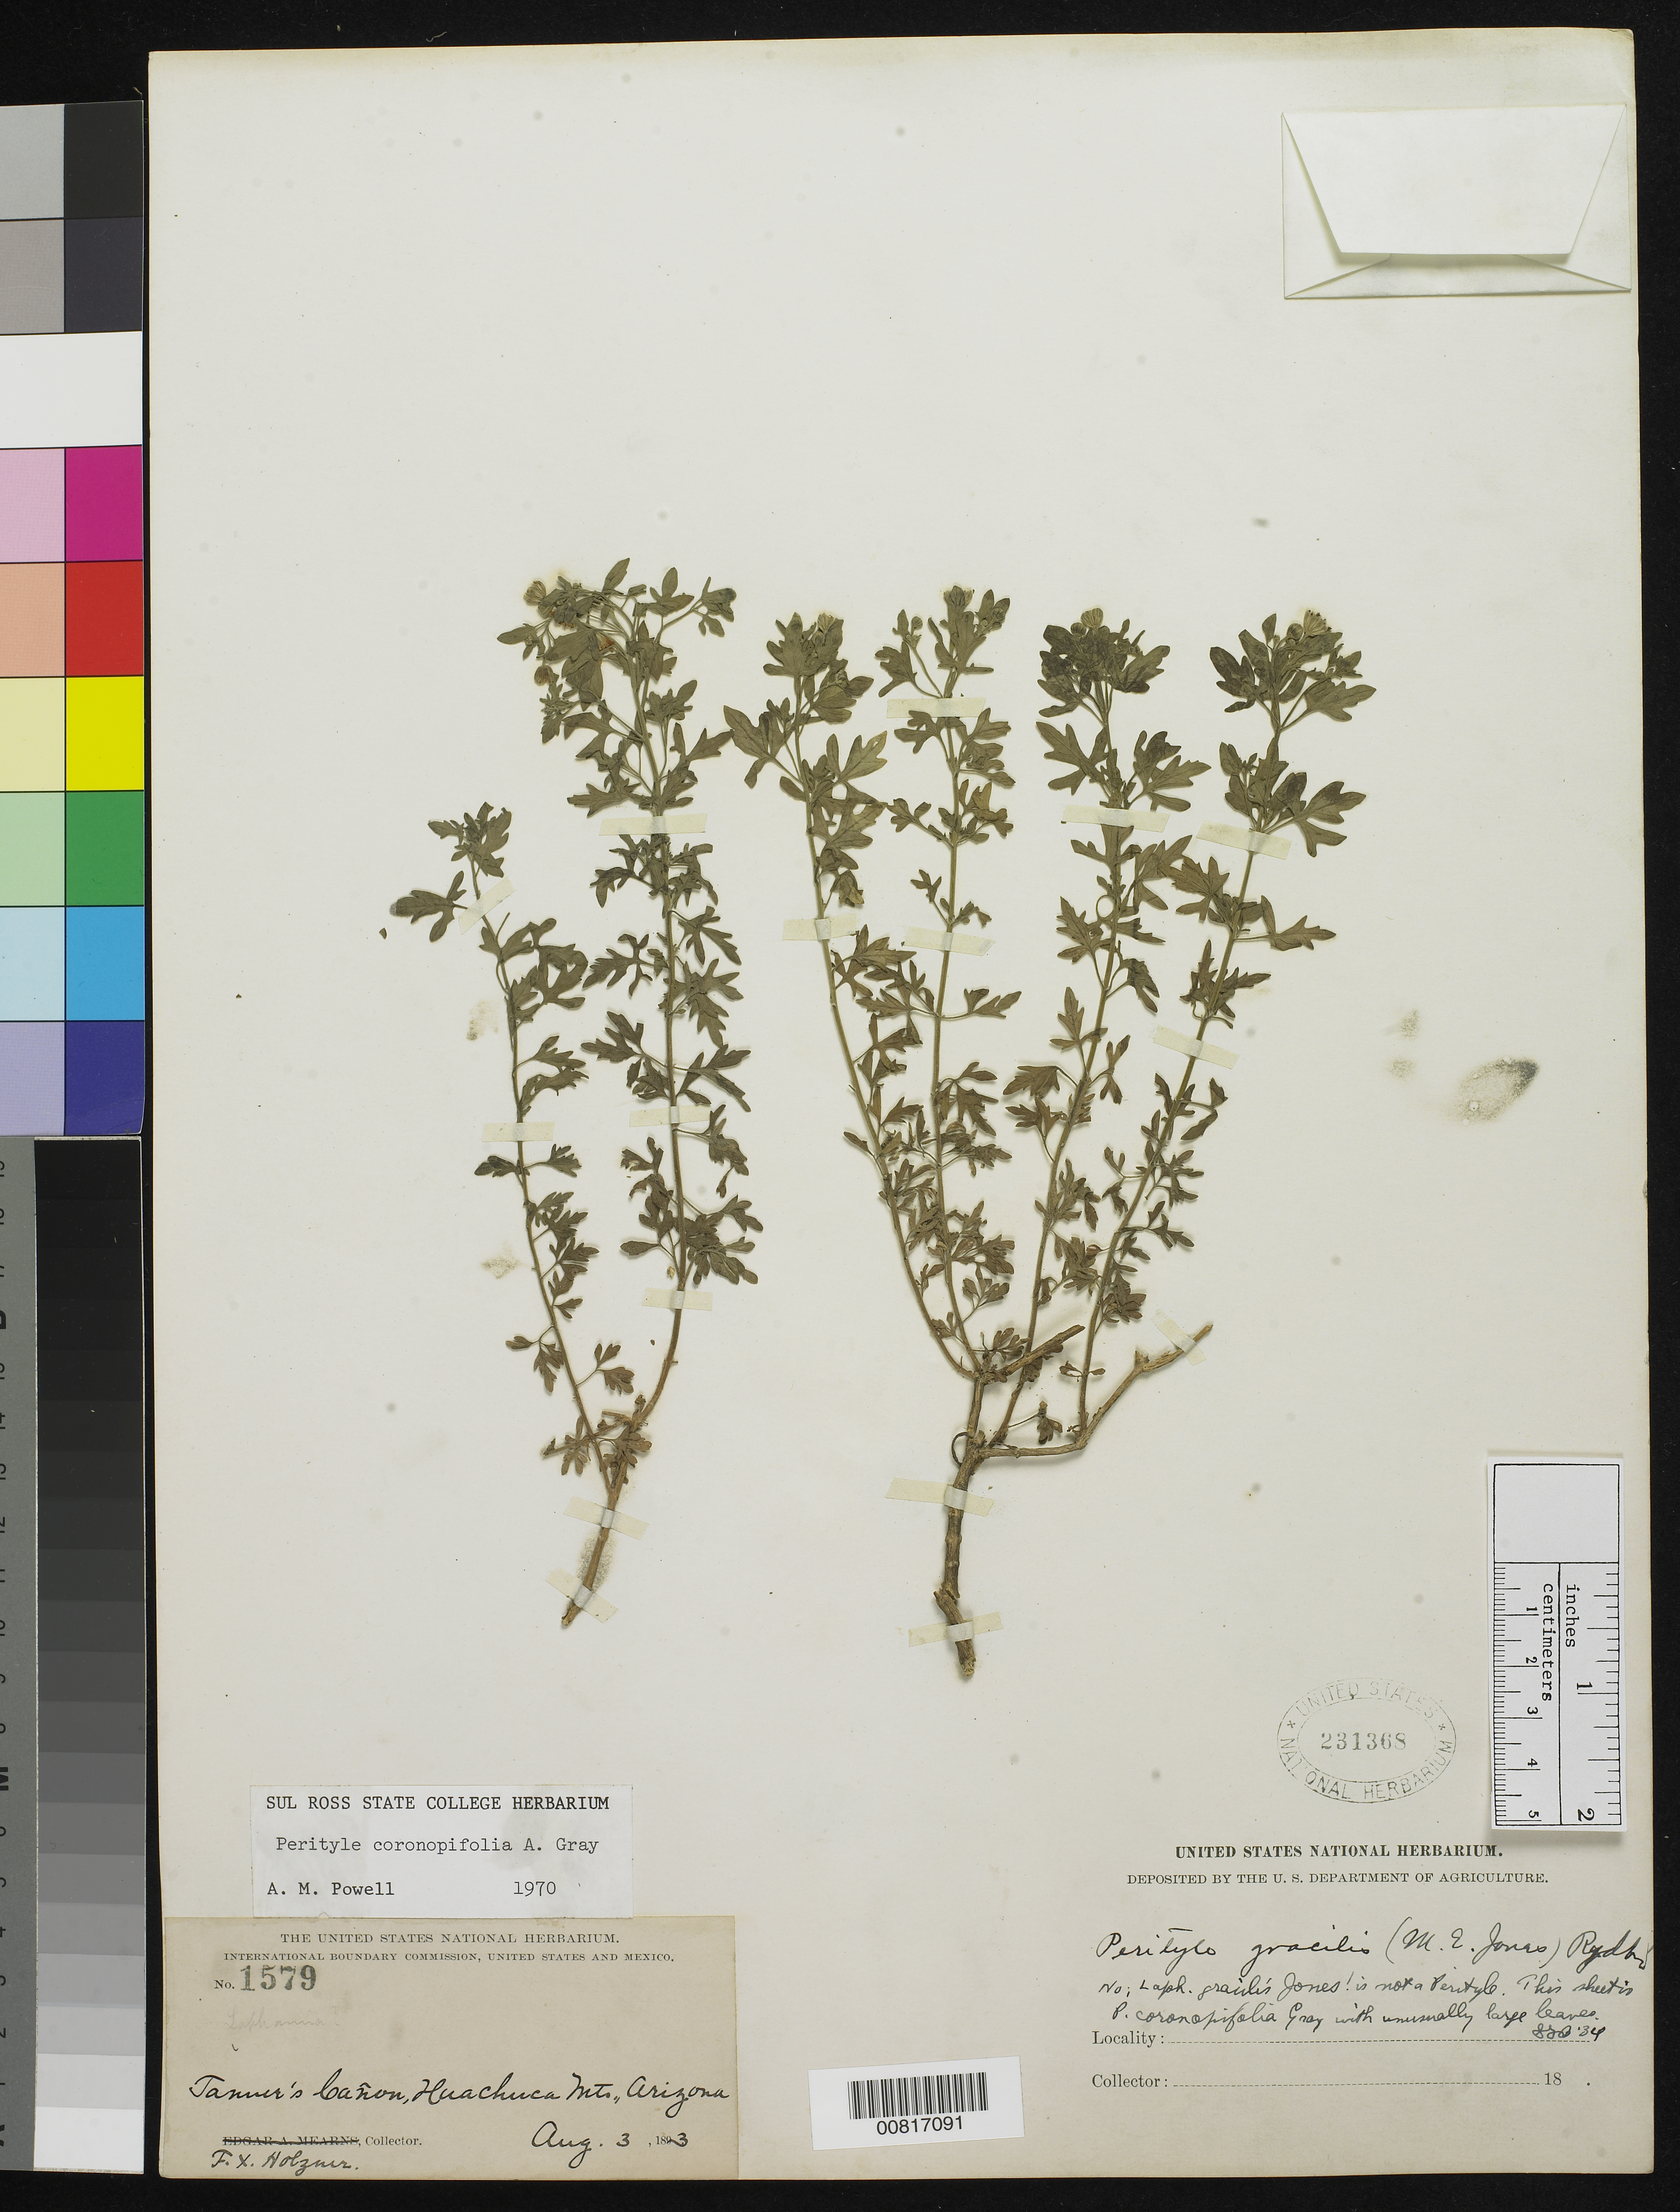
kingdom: Plantae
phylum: Tracheophyta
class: Magnoliopsida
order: Asterales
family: Asteraceae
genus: Perityle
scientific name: Perityle coronopifolia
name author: A. Gray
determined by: Powell, A. M.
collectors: F. X. Holzner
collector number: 1579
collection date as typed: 03 Aug 1893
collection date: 1893-08-03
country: United States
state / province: Arizona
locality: Tanner's Cañon, Huachuca Mts.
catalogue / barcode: US 231368